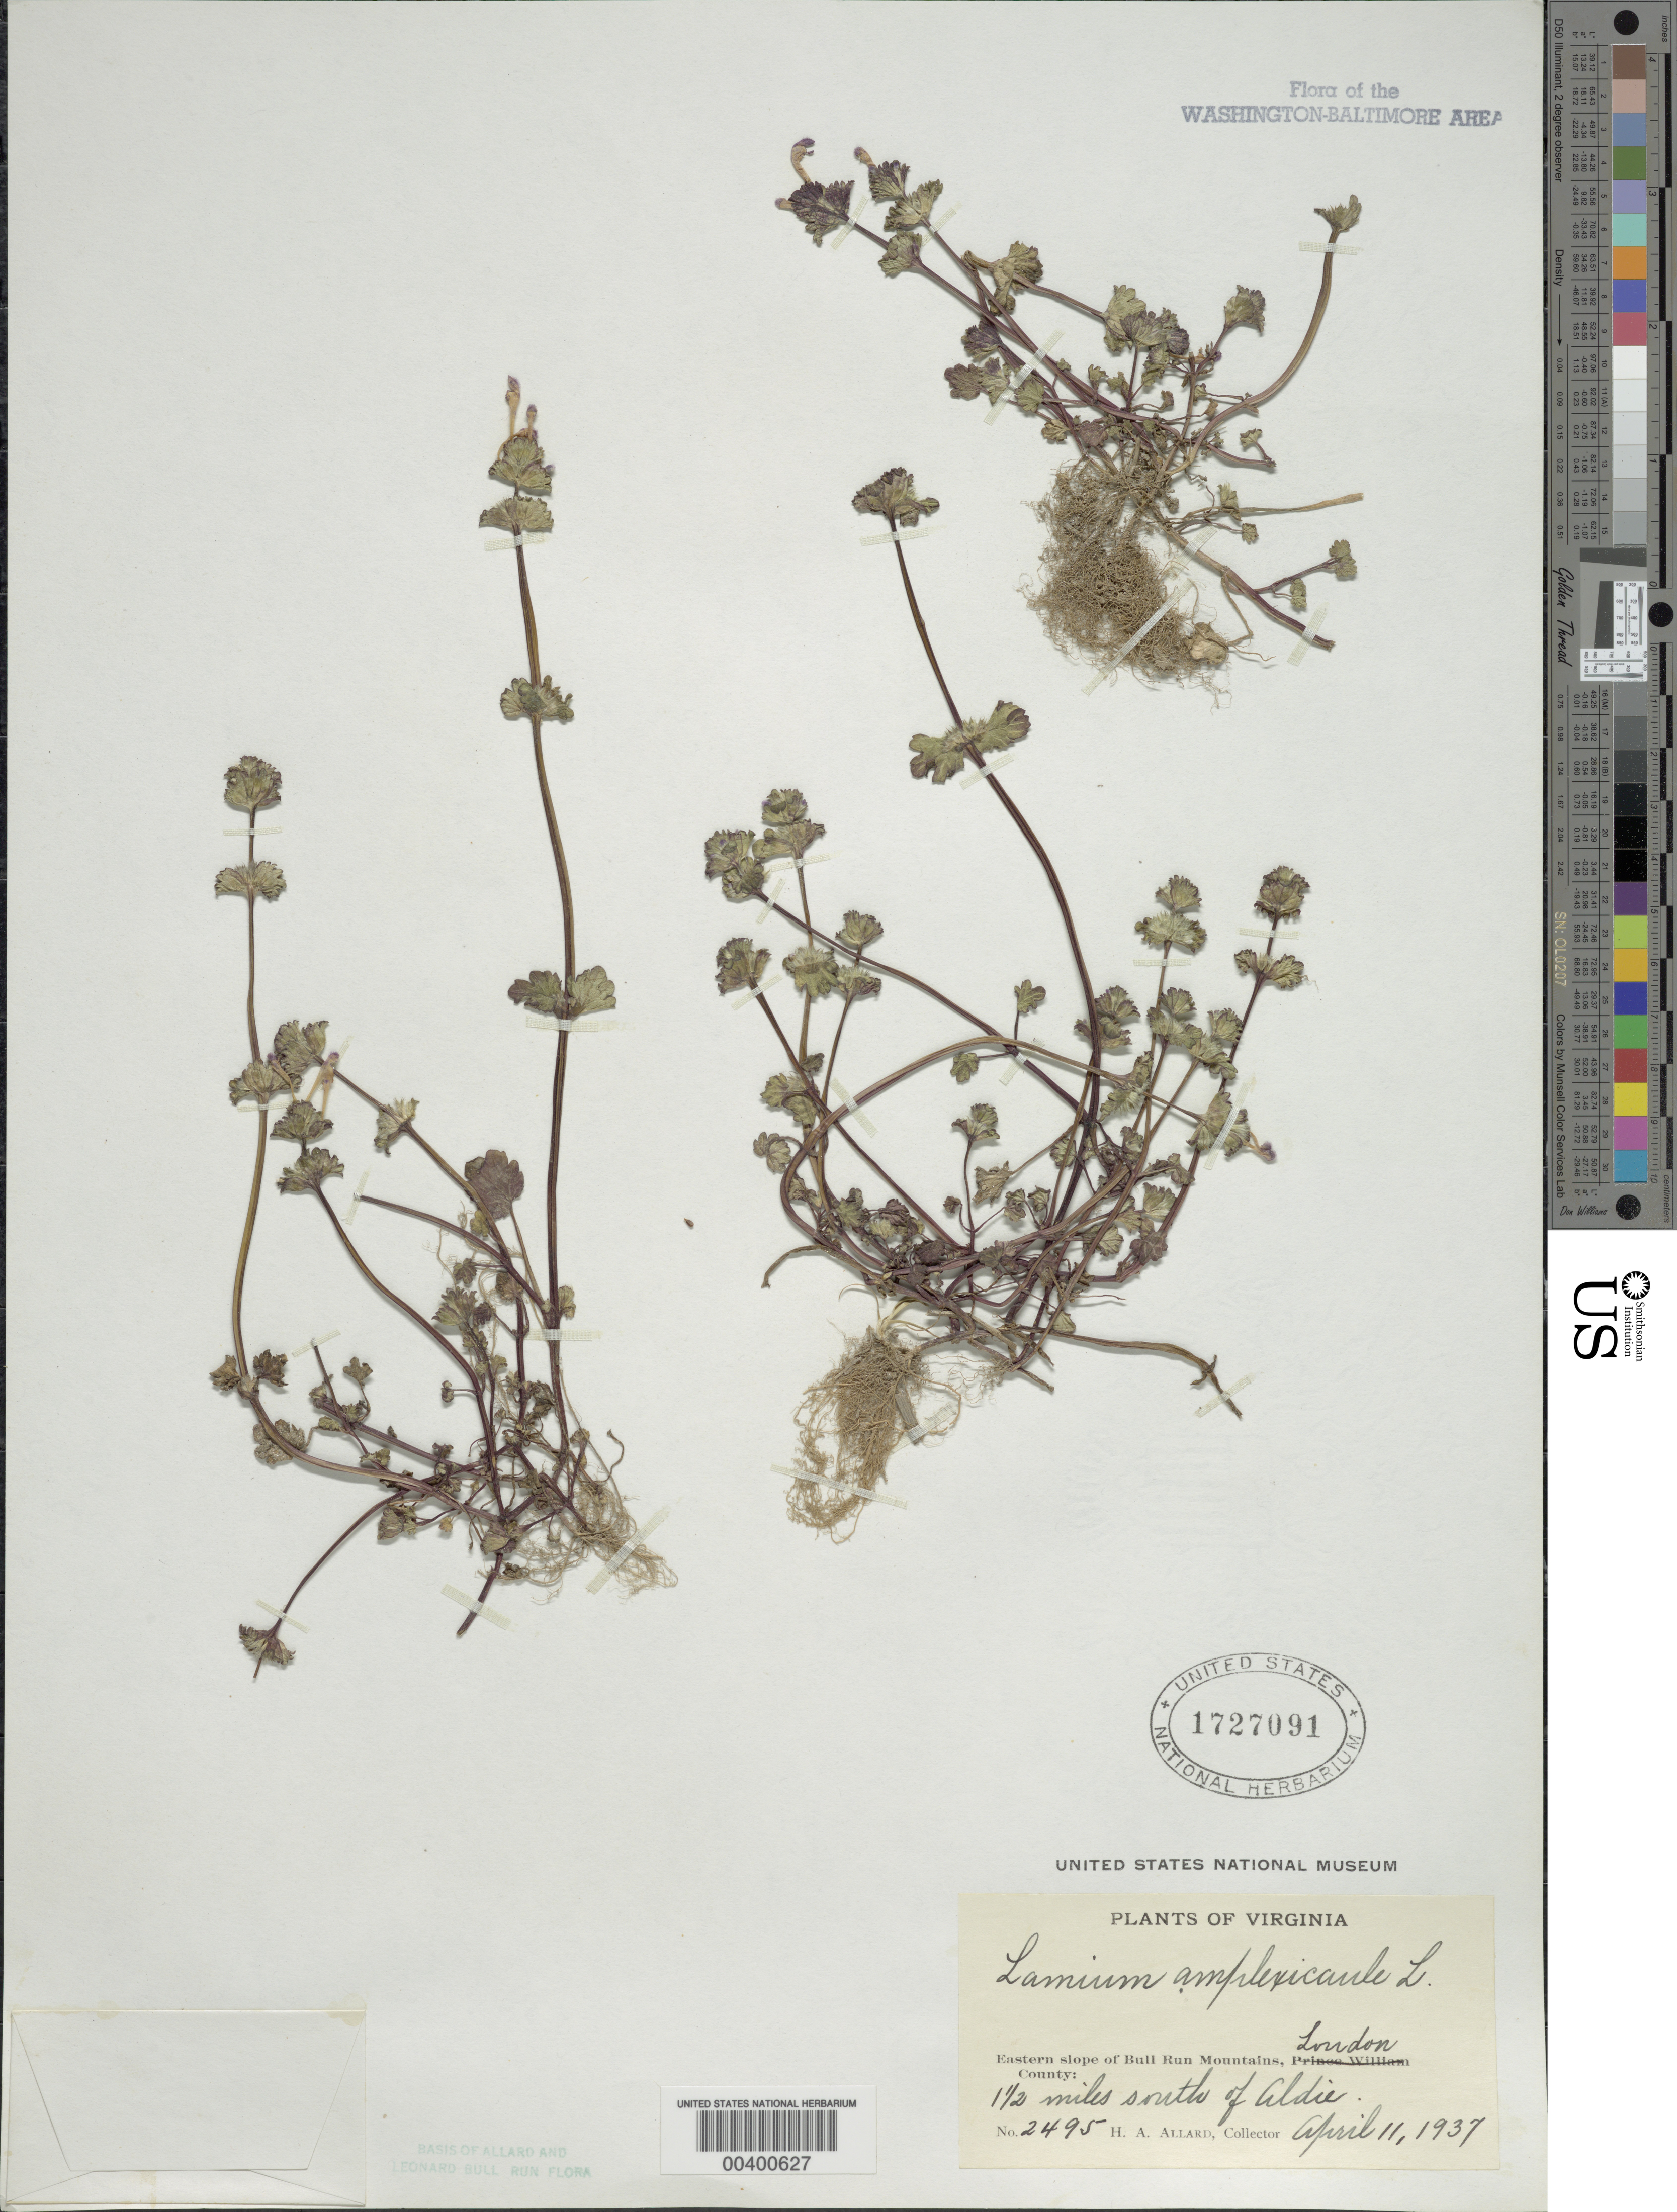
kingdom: Plantae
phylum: Tracheophyta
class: Magnoliopsida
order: Lamiales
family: Lamiaceae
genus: Lamium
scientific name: Lamium amplexicaule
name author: L.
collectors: H. A. Allard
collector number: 2495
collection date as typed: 11 Apr 1937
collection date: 1937-04-11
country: United States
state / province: Virginia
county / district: Loudoun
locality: South of Aldie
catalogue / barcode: US 1727091